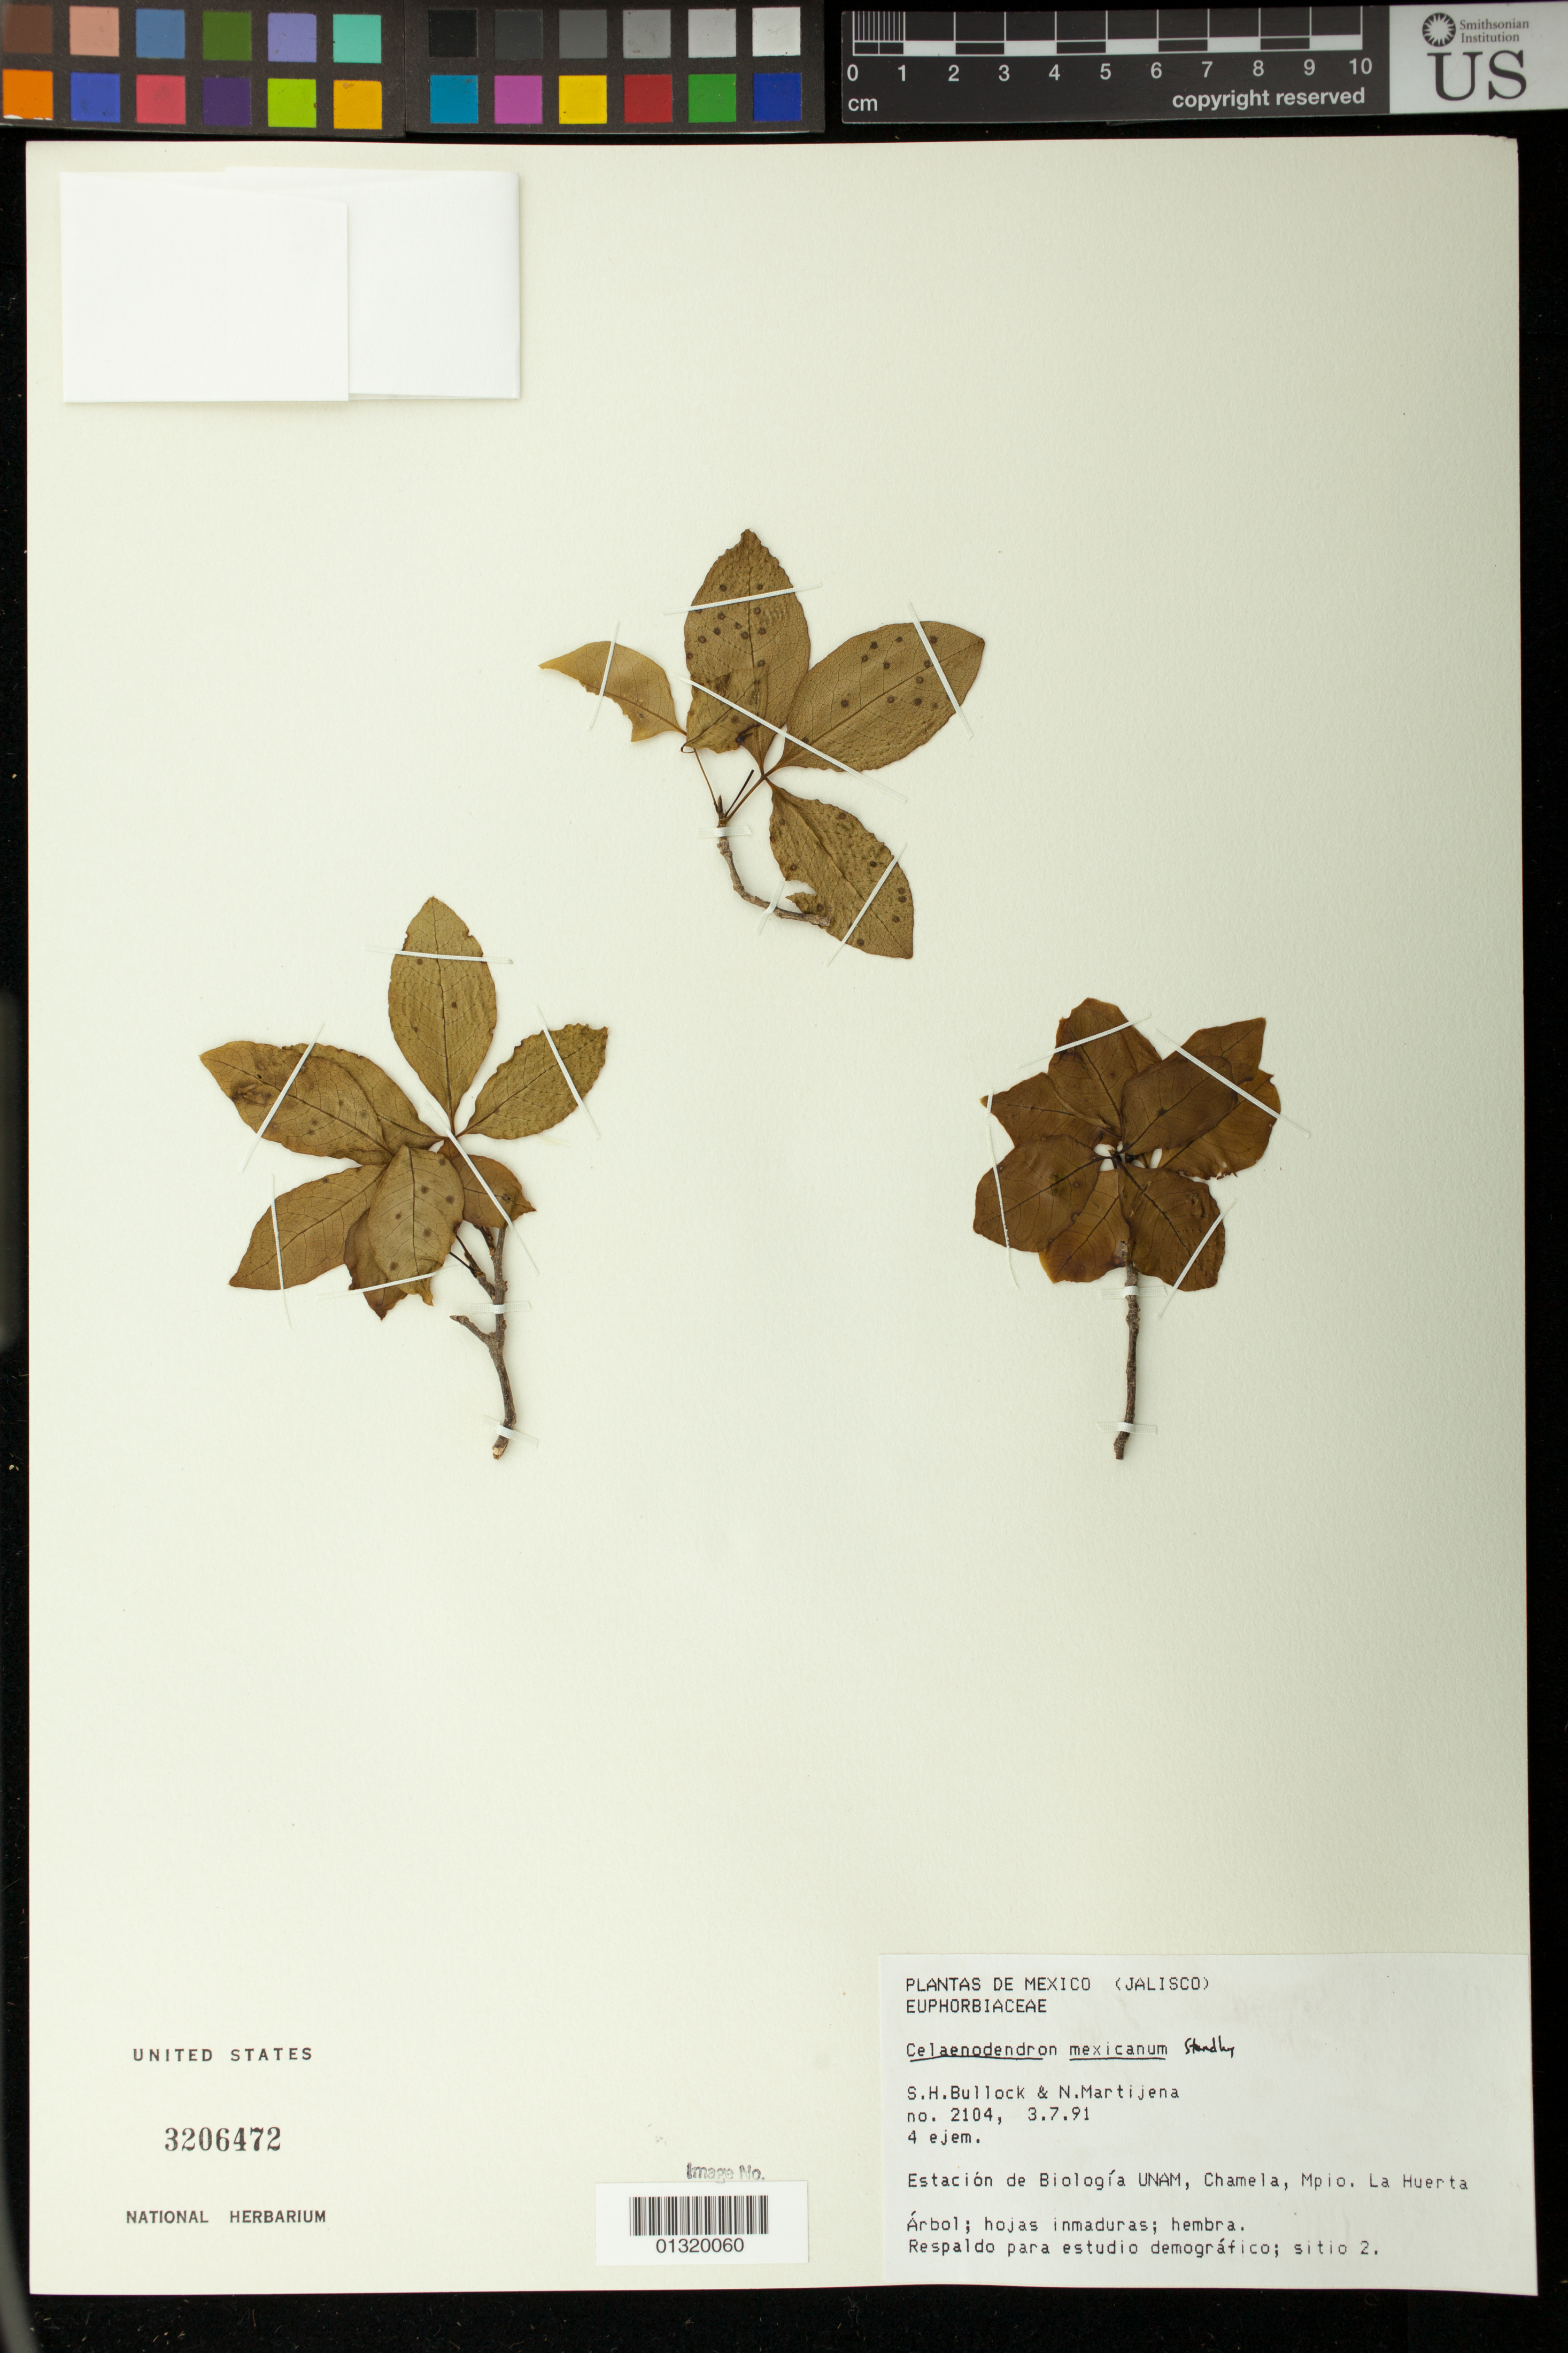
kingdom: Plantae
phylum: Tracheophyta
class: Magnoliopsida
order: Malpighiales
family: Picrodendraceae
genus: Celaenodendron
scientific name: Celaenodendron mexicanum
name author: Standl.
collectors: S. H. Bullock & N. Martijena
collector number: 2104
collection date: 1991-07-03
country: Mexico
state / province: Jalisco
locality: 4 ejem.; Estacion de Biologia UNAM, Chamela, Mpio. La Huerta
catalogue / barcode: US 3206472